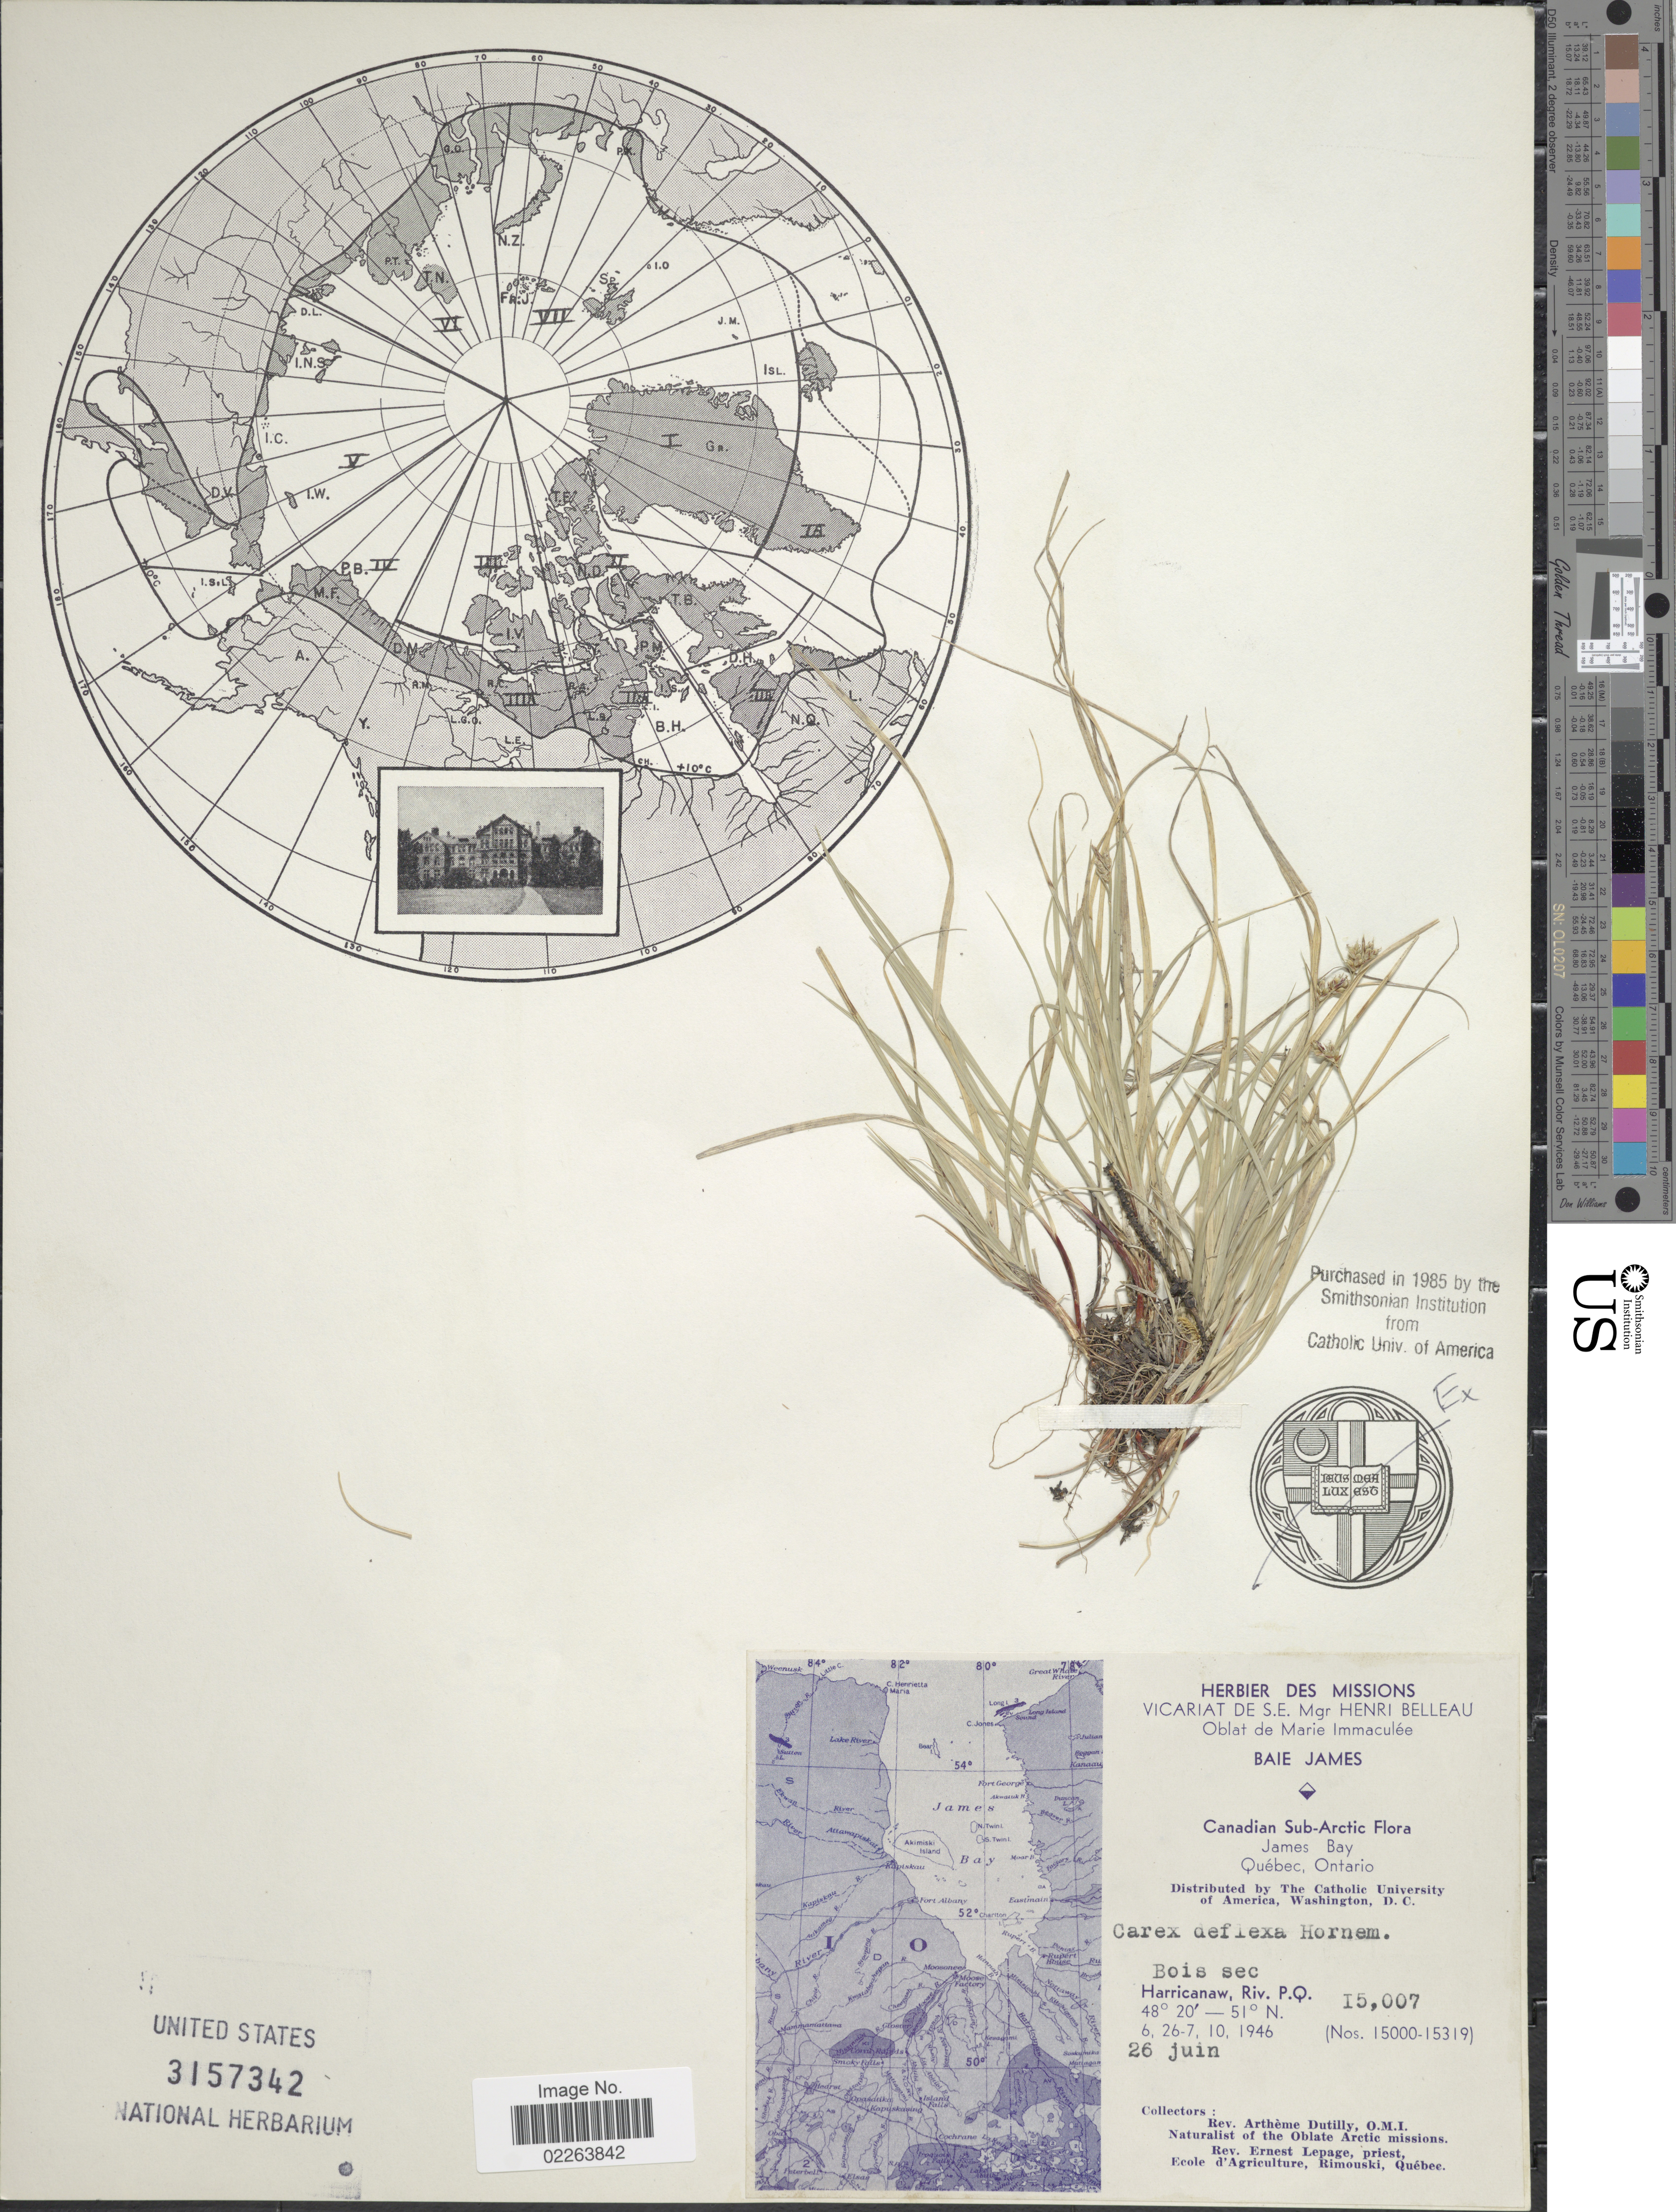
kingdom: Plantae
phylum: Tracheophyta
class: Liliopsida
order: Poales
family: Cyperaceae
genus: Carex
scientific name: Carex deflexa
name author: Hornem.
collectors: A. Dutilly & E. Lepage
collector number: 15007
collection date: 1946-06-26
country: Canada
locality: Canadian Sub-Arctic, James Bay, Québec, Ontario, Bois sec, Harricanaw, Riv. P.Q.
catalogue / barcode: US 3157342